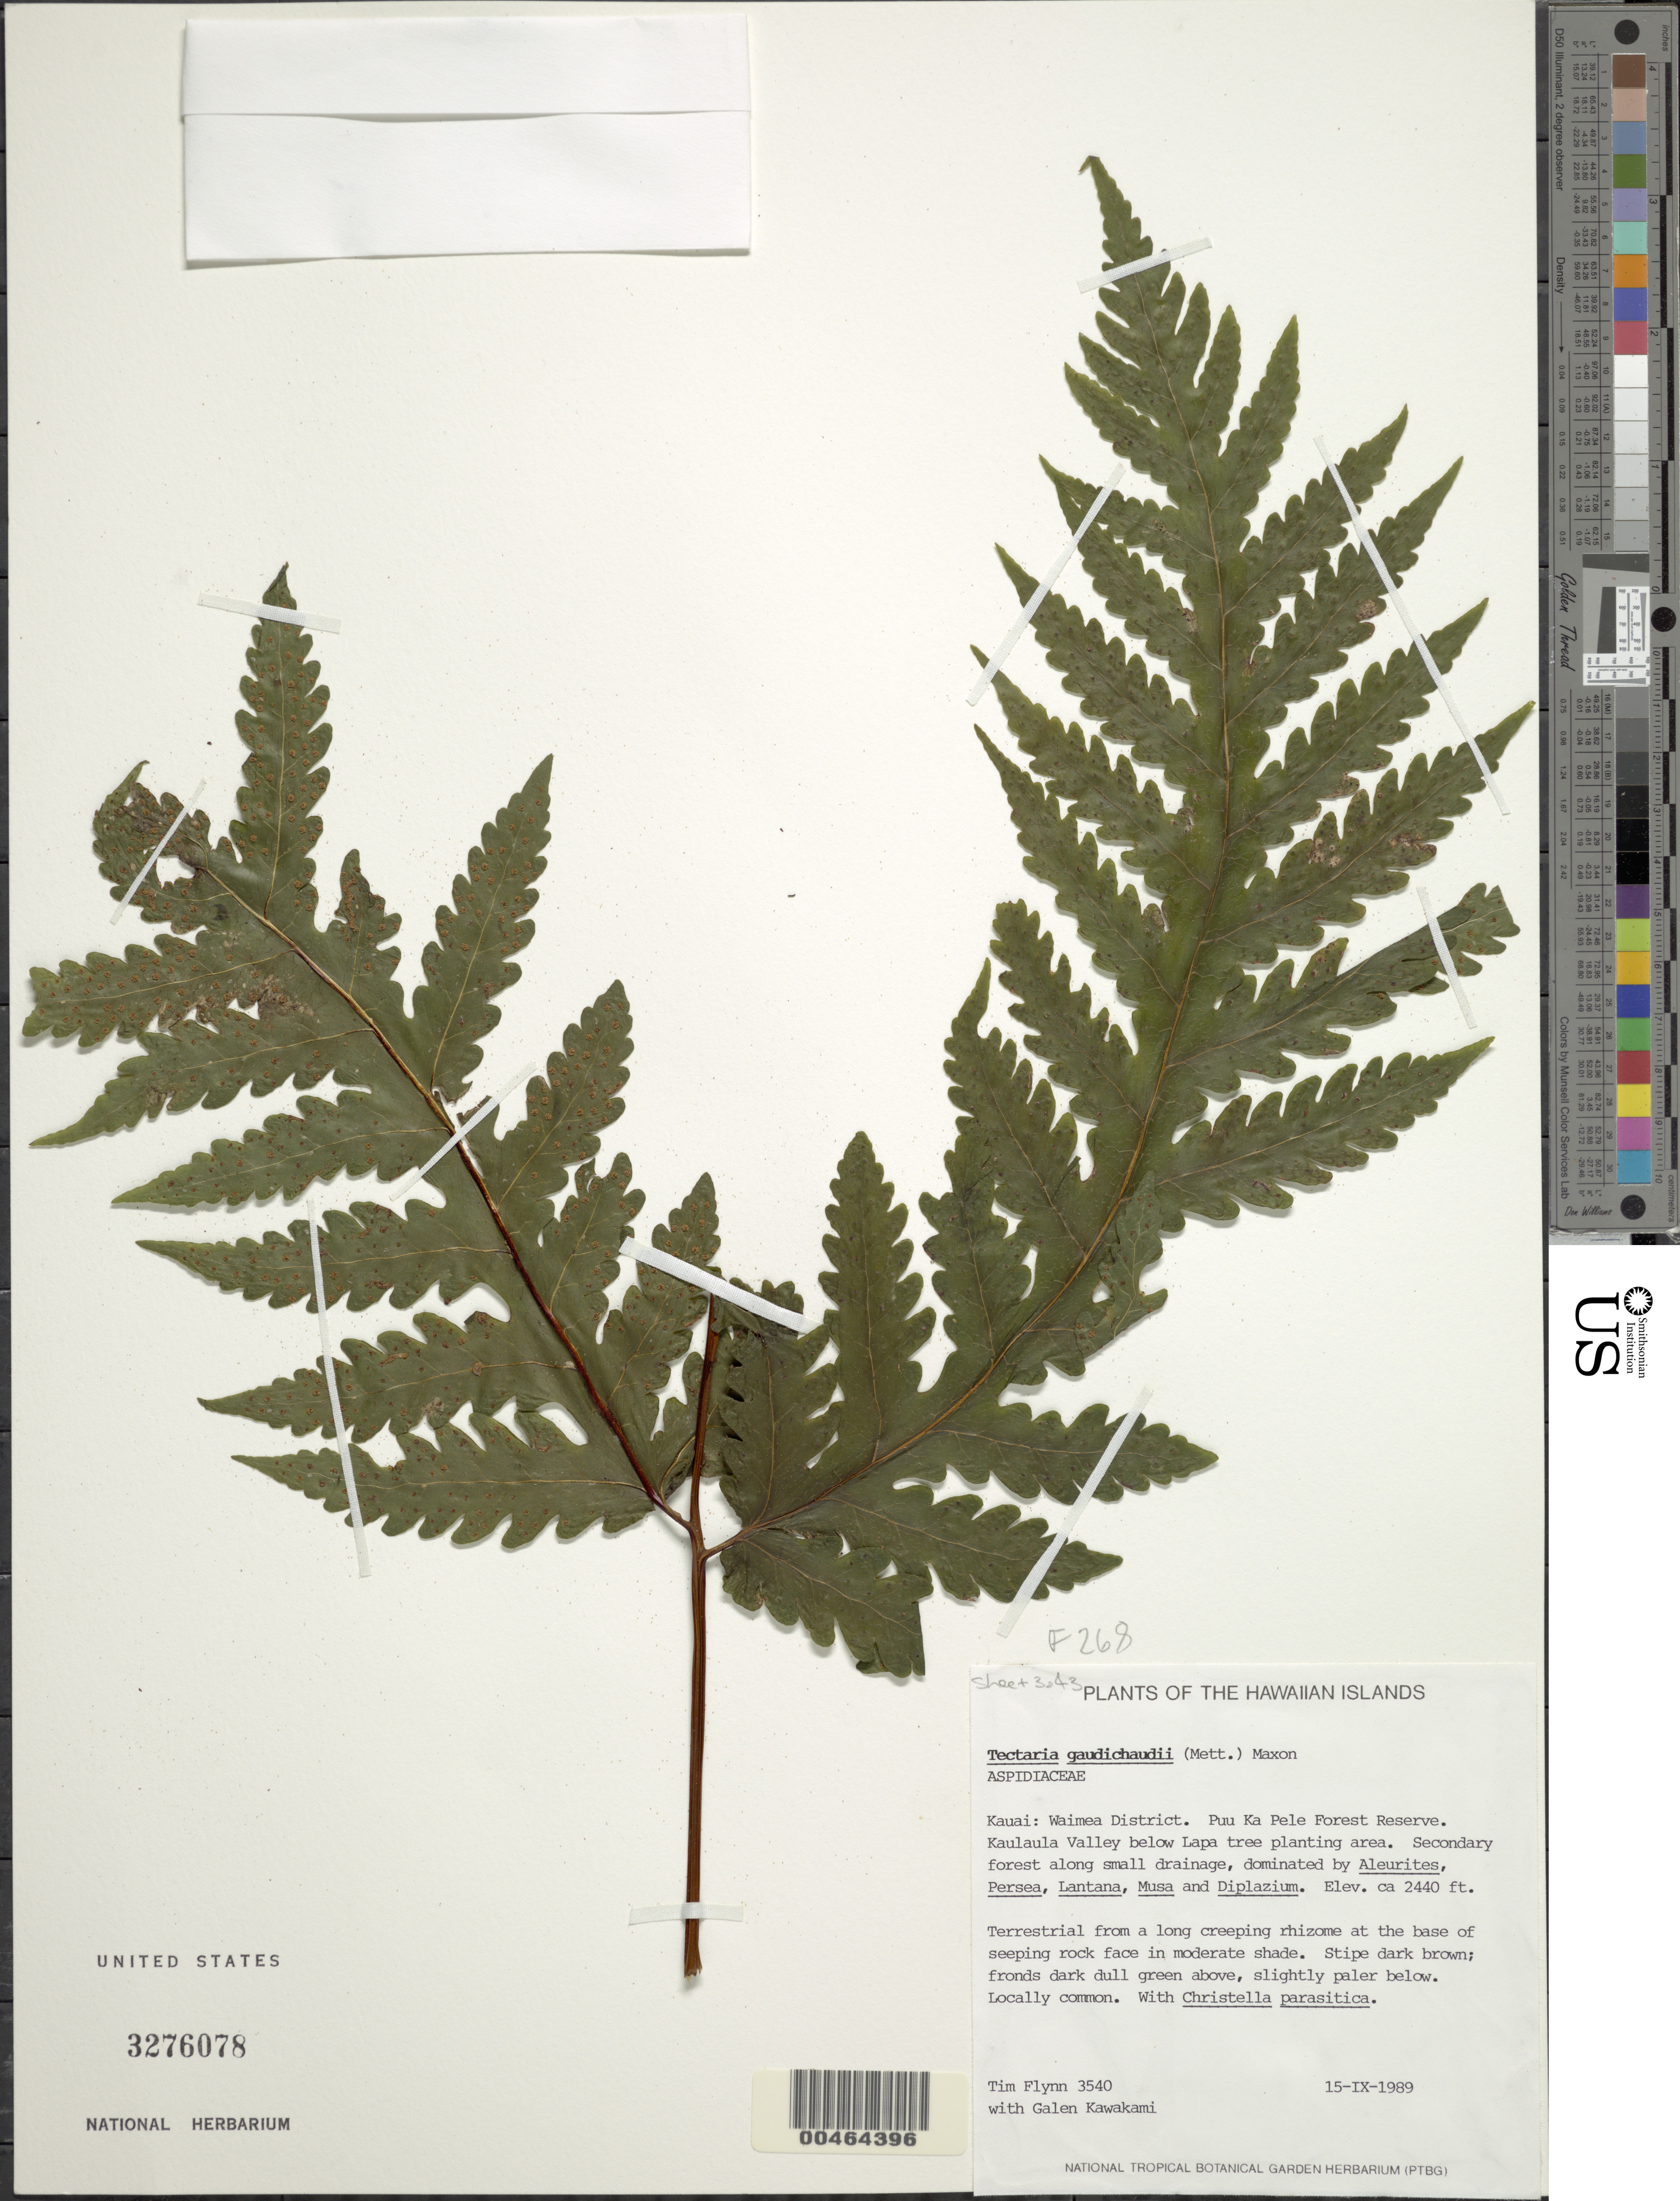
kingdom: Plantae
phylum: Tracheophyta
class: Polypodiopsida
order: Polypodiales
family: Tectariaceae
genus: Tectaria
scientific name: Tectaria gaudichaudii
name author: (Mett.) Maxon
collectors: T. W. Flynn & G. Kawakami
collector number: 3540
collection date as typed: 15 Sep 1989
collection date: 1989-09-15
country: United States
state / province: Hawaii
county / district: Kauai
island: Kaua'i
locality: Waimea District. Puu Ka Pele Forest Reserve. Kaulaula Valley below Lapa tree planting area.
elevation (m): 744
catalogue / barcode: US 3276078